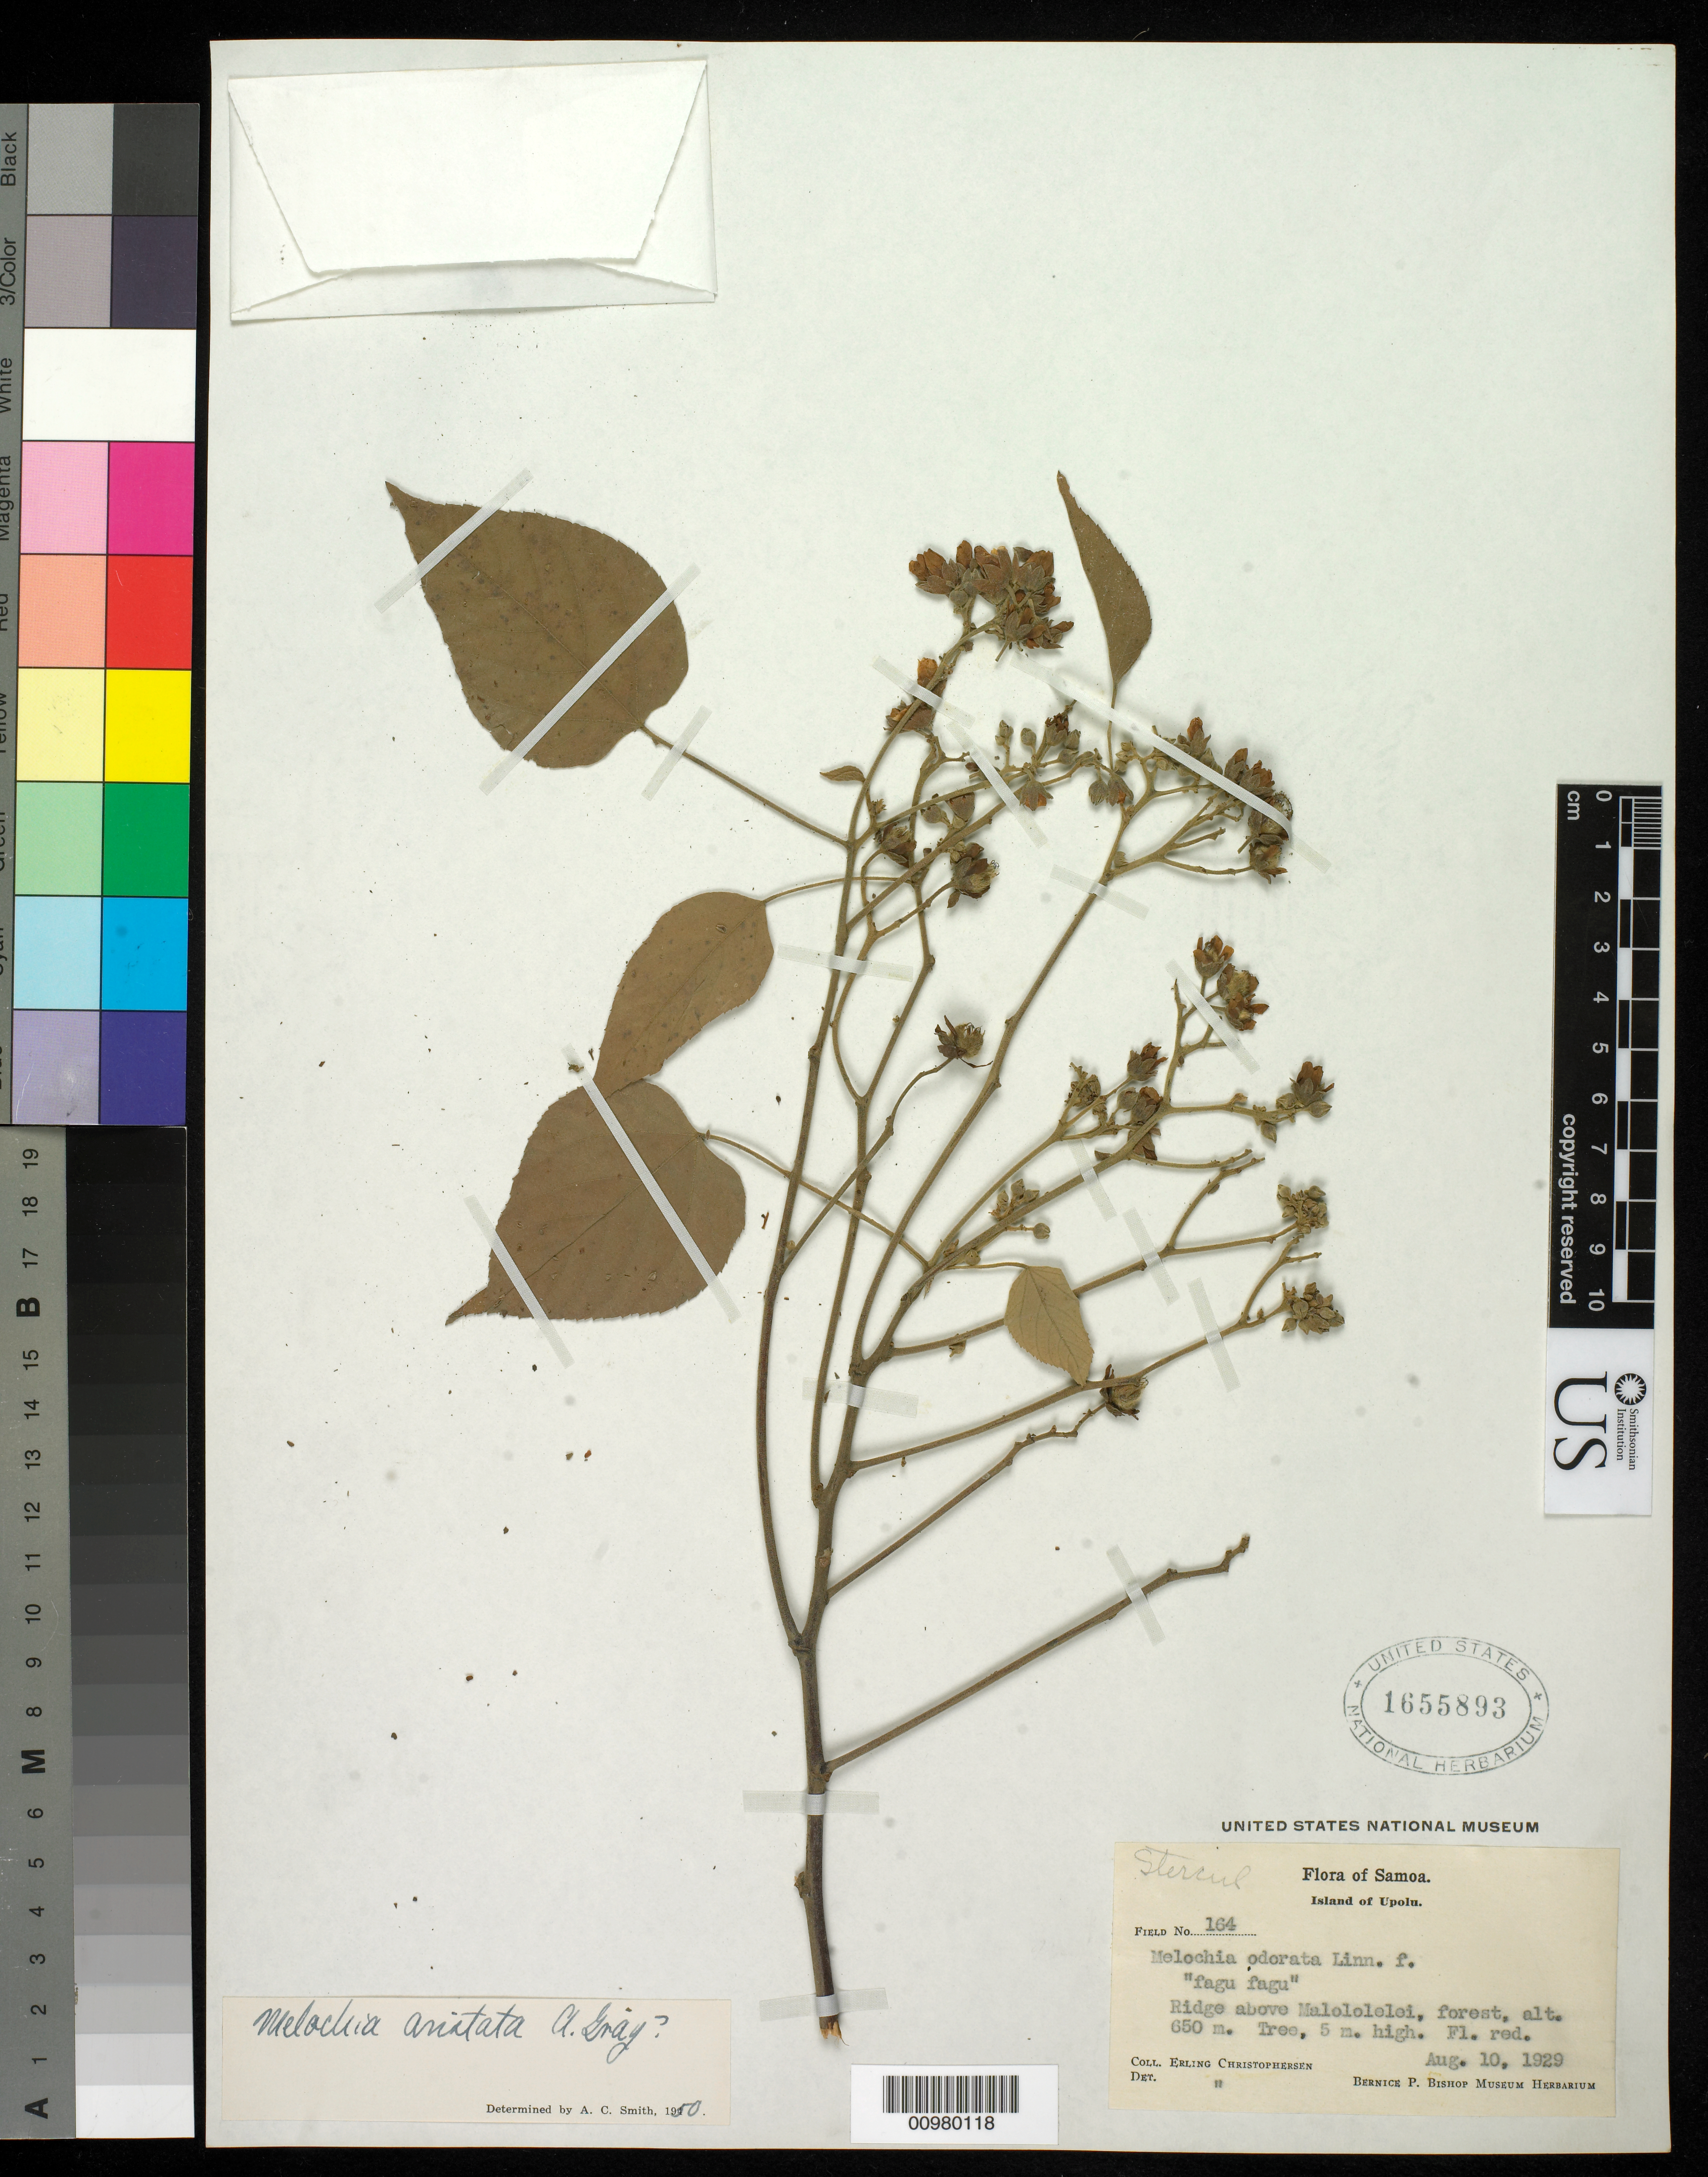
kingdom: Plantae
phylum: Tracheophyta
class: Magnoliopsida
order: Malvales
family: Malvaceae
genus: Melochia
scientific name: Melochia aristata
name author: A. Gray in Wilkes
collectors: E. Christophersen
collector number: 164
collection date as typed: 10 Aug 1929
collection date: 1929-08-10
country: Samoa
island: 'Upolu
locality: Ridge above Malololeilei forest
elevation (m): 650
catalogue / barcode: US 1655893